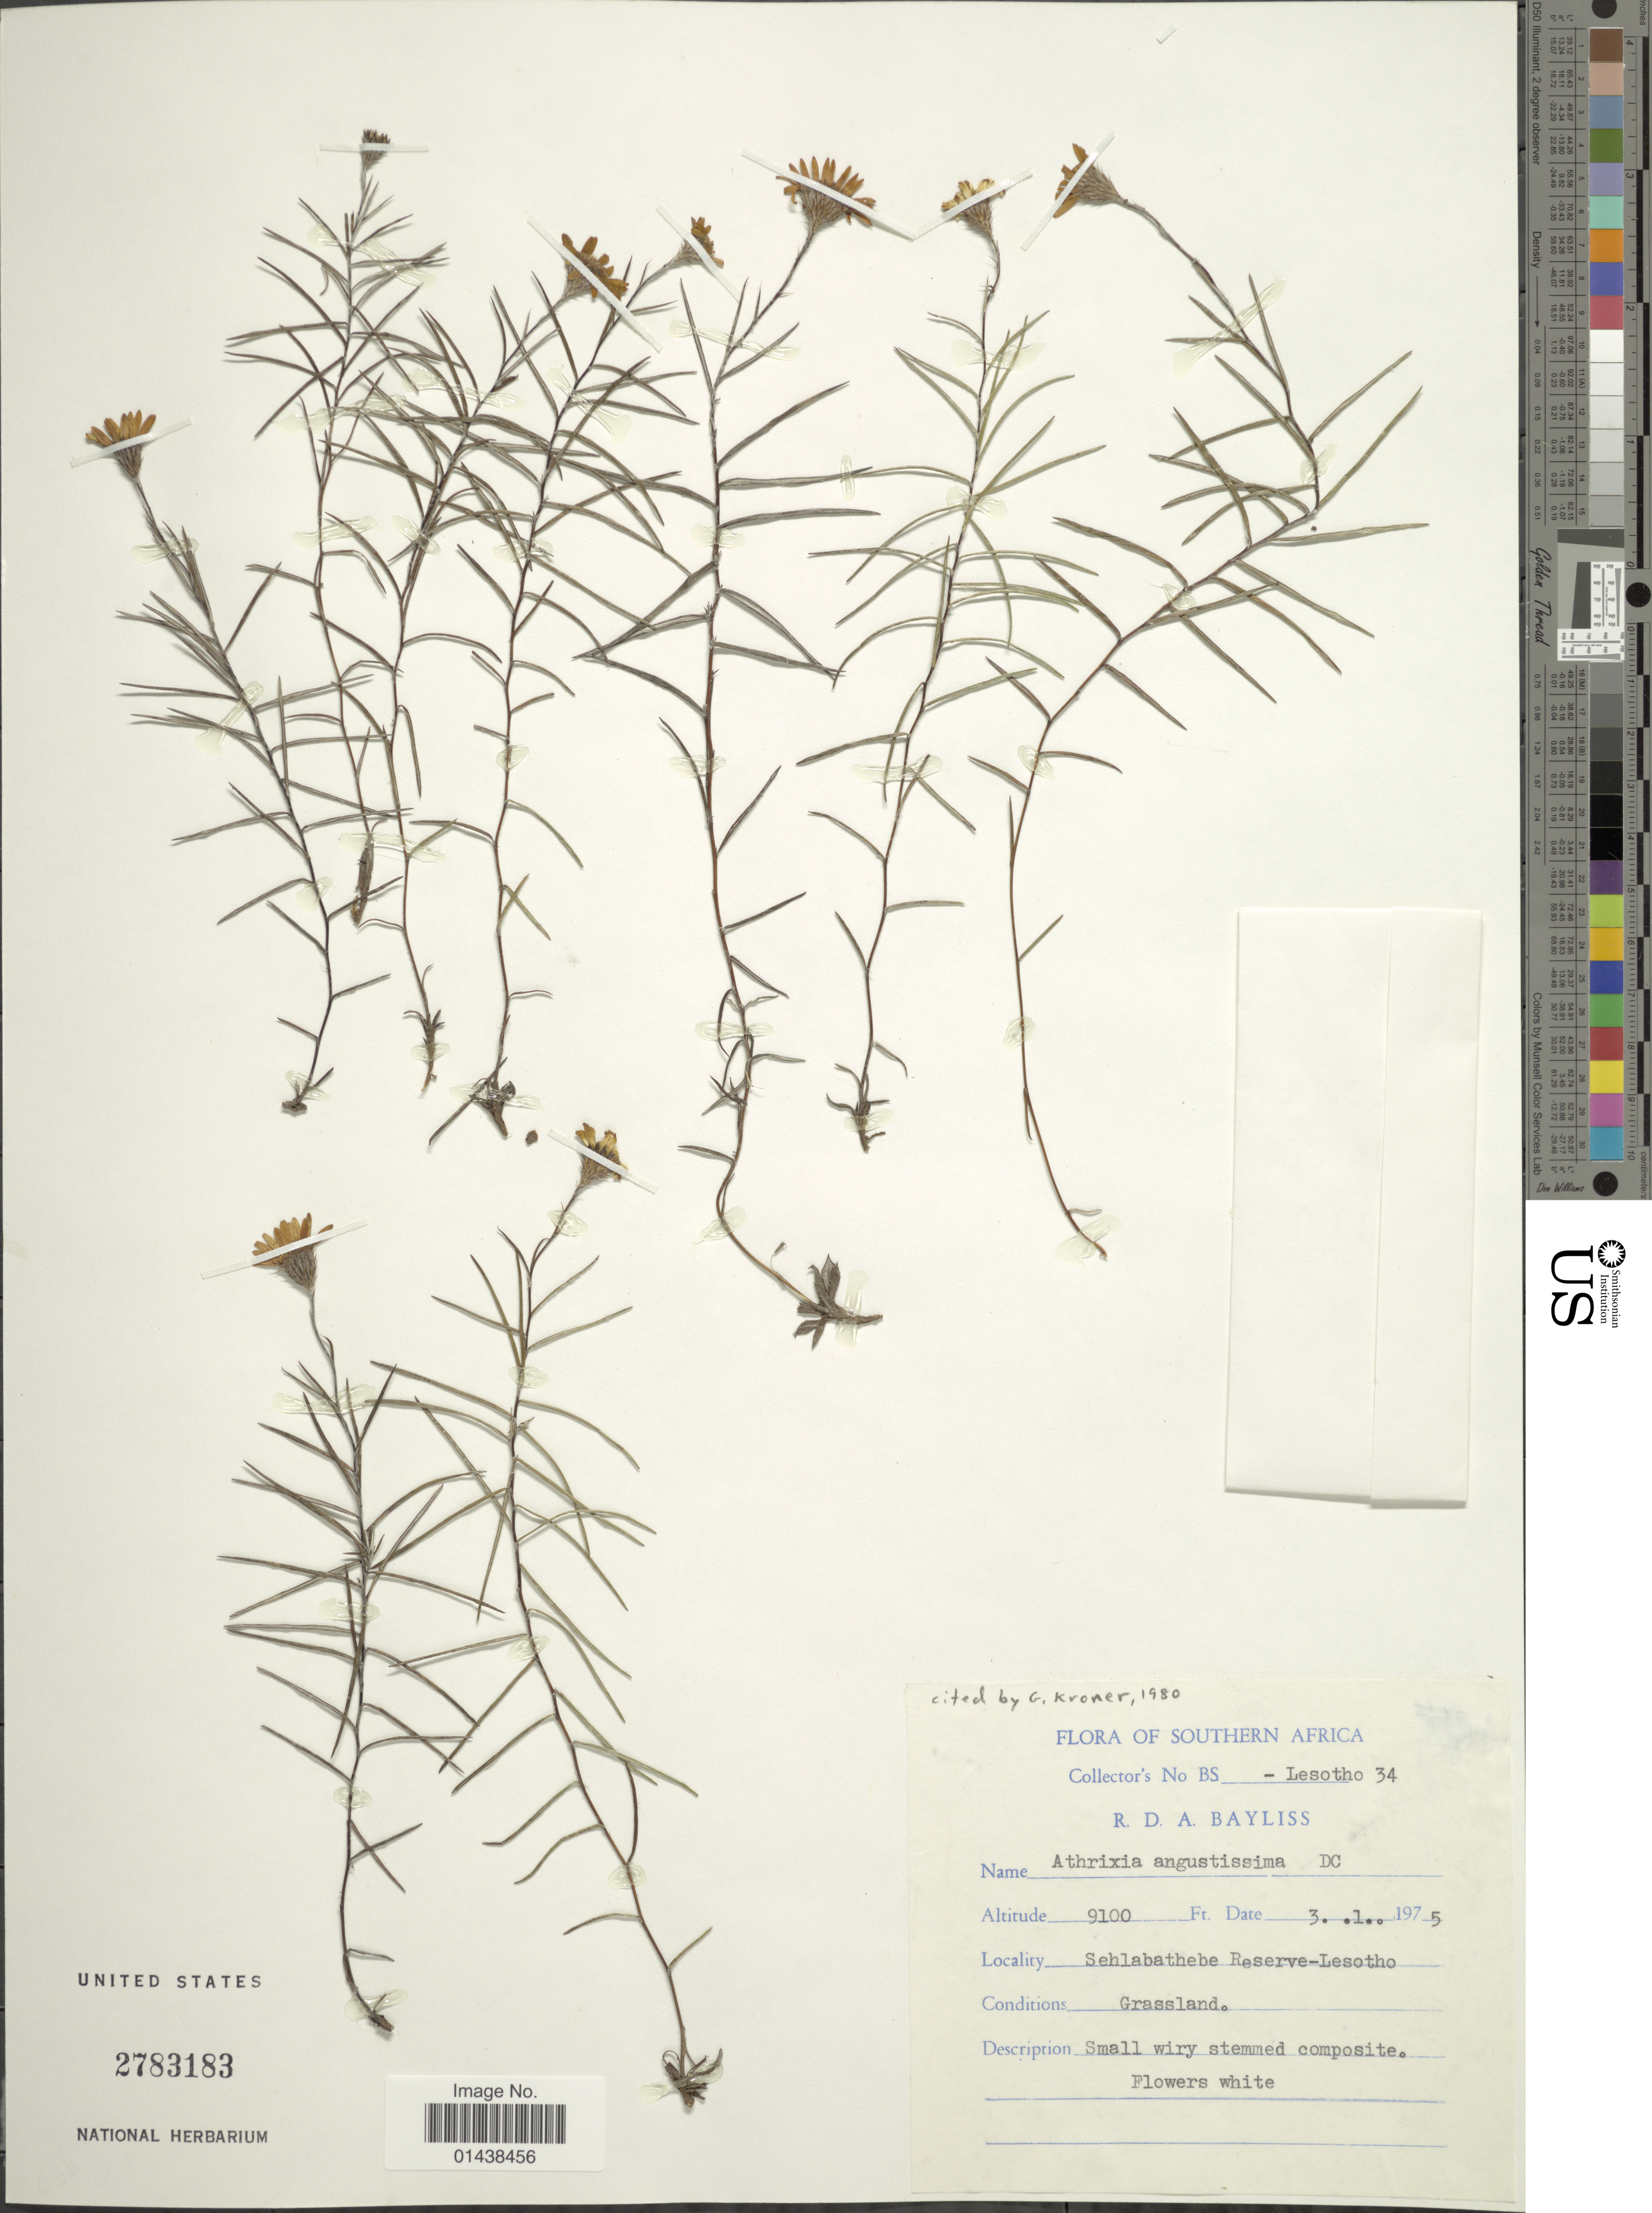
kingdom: Plantae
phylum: Tracheophyta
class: Magnoliopsida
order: Asterales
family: Asteraceae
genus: Athrixia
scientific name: Athrixia angustissima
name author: DC.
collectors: R. Bayliss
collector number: BS-Lesotho34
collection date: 1975-01-03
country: Lesotho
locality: Sehlabathebe Reserve-Lesotho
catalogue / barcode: US 2783183